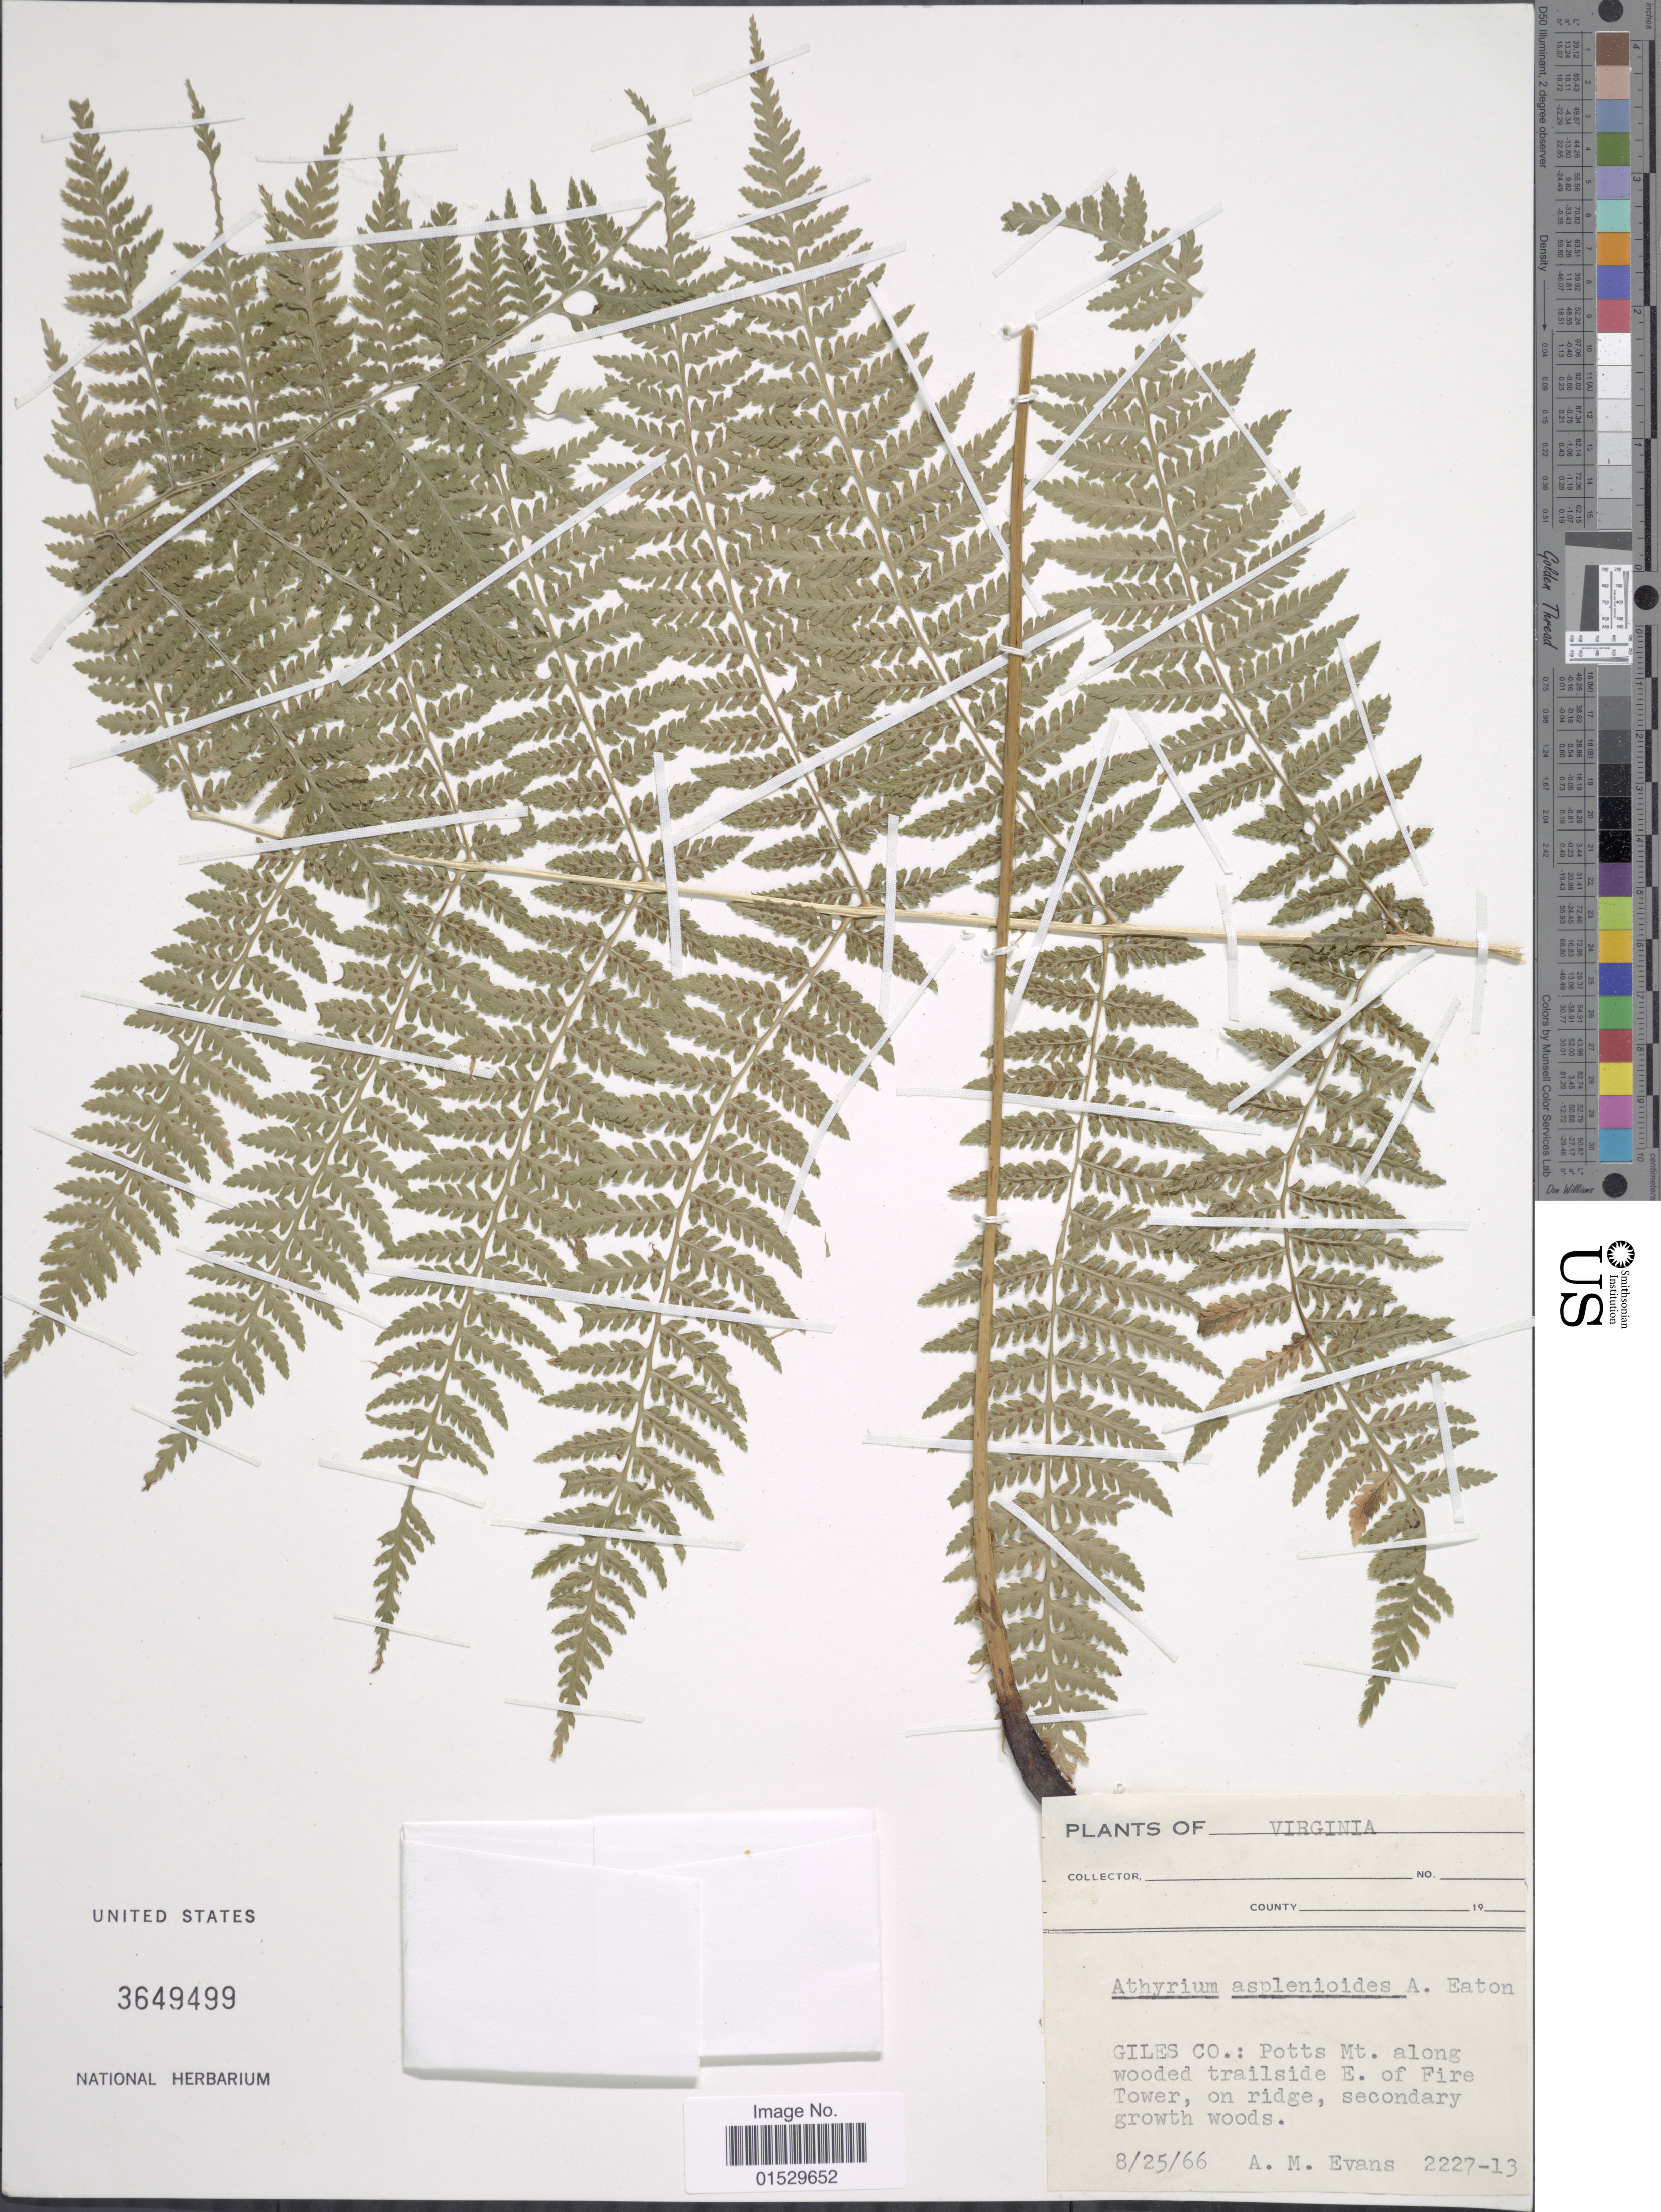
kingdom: Plantae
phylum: Tracheophyta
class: Polypodiopsida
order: Polypodiales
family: Athyriaceae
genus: Athyrium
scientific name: Athyrium filix-femina subsp. asplenioides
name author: (Michx.) Hultén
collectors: A. M. Evans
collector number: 2227-13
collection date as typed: Transcribed d/m/y: 25/8/66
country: United States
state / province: Virginia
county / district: Giles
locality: Giles Co.: Potts Mt. along wooded trailside E. of Fire Tower, on ridge, secondary growth woods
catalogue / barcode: US 3649499